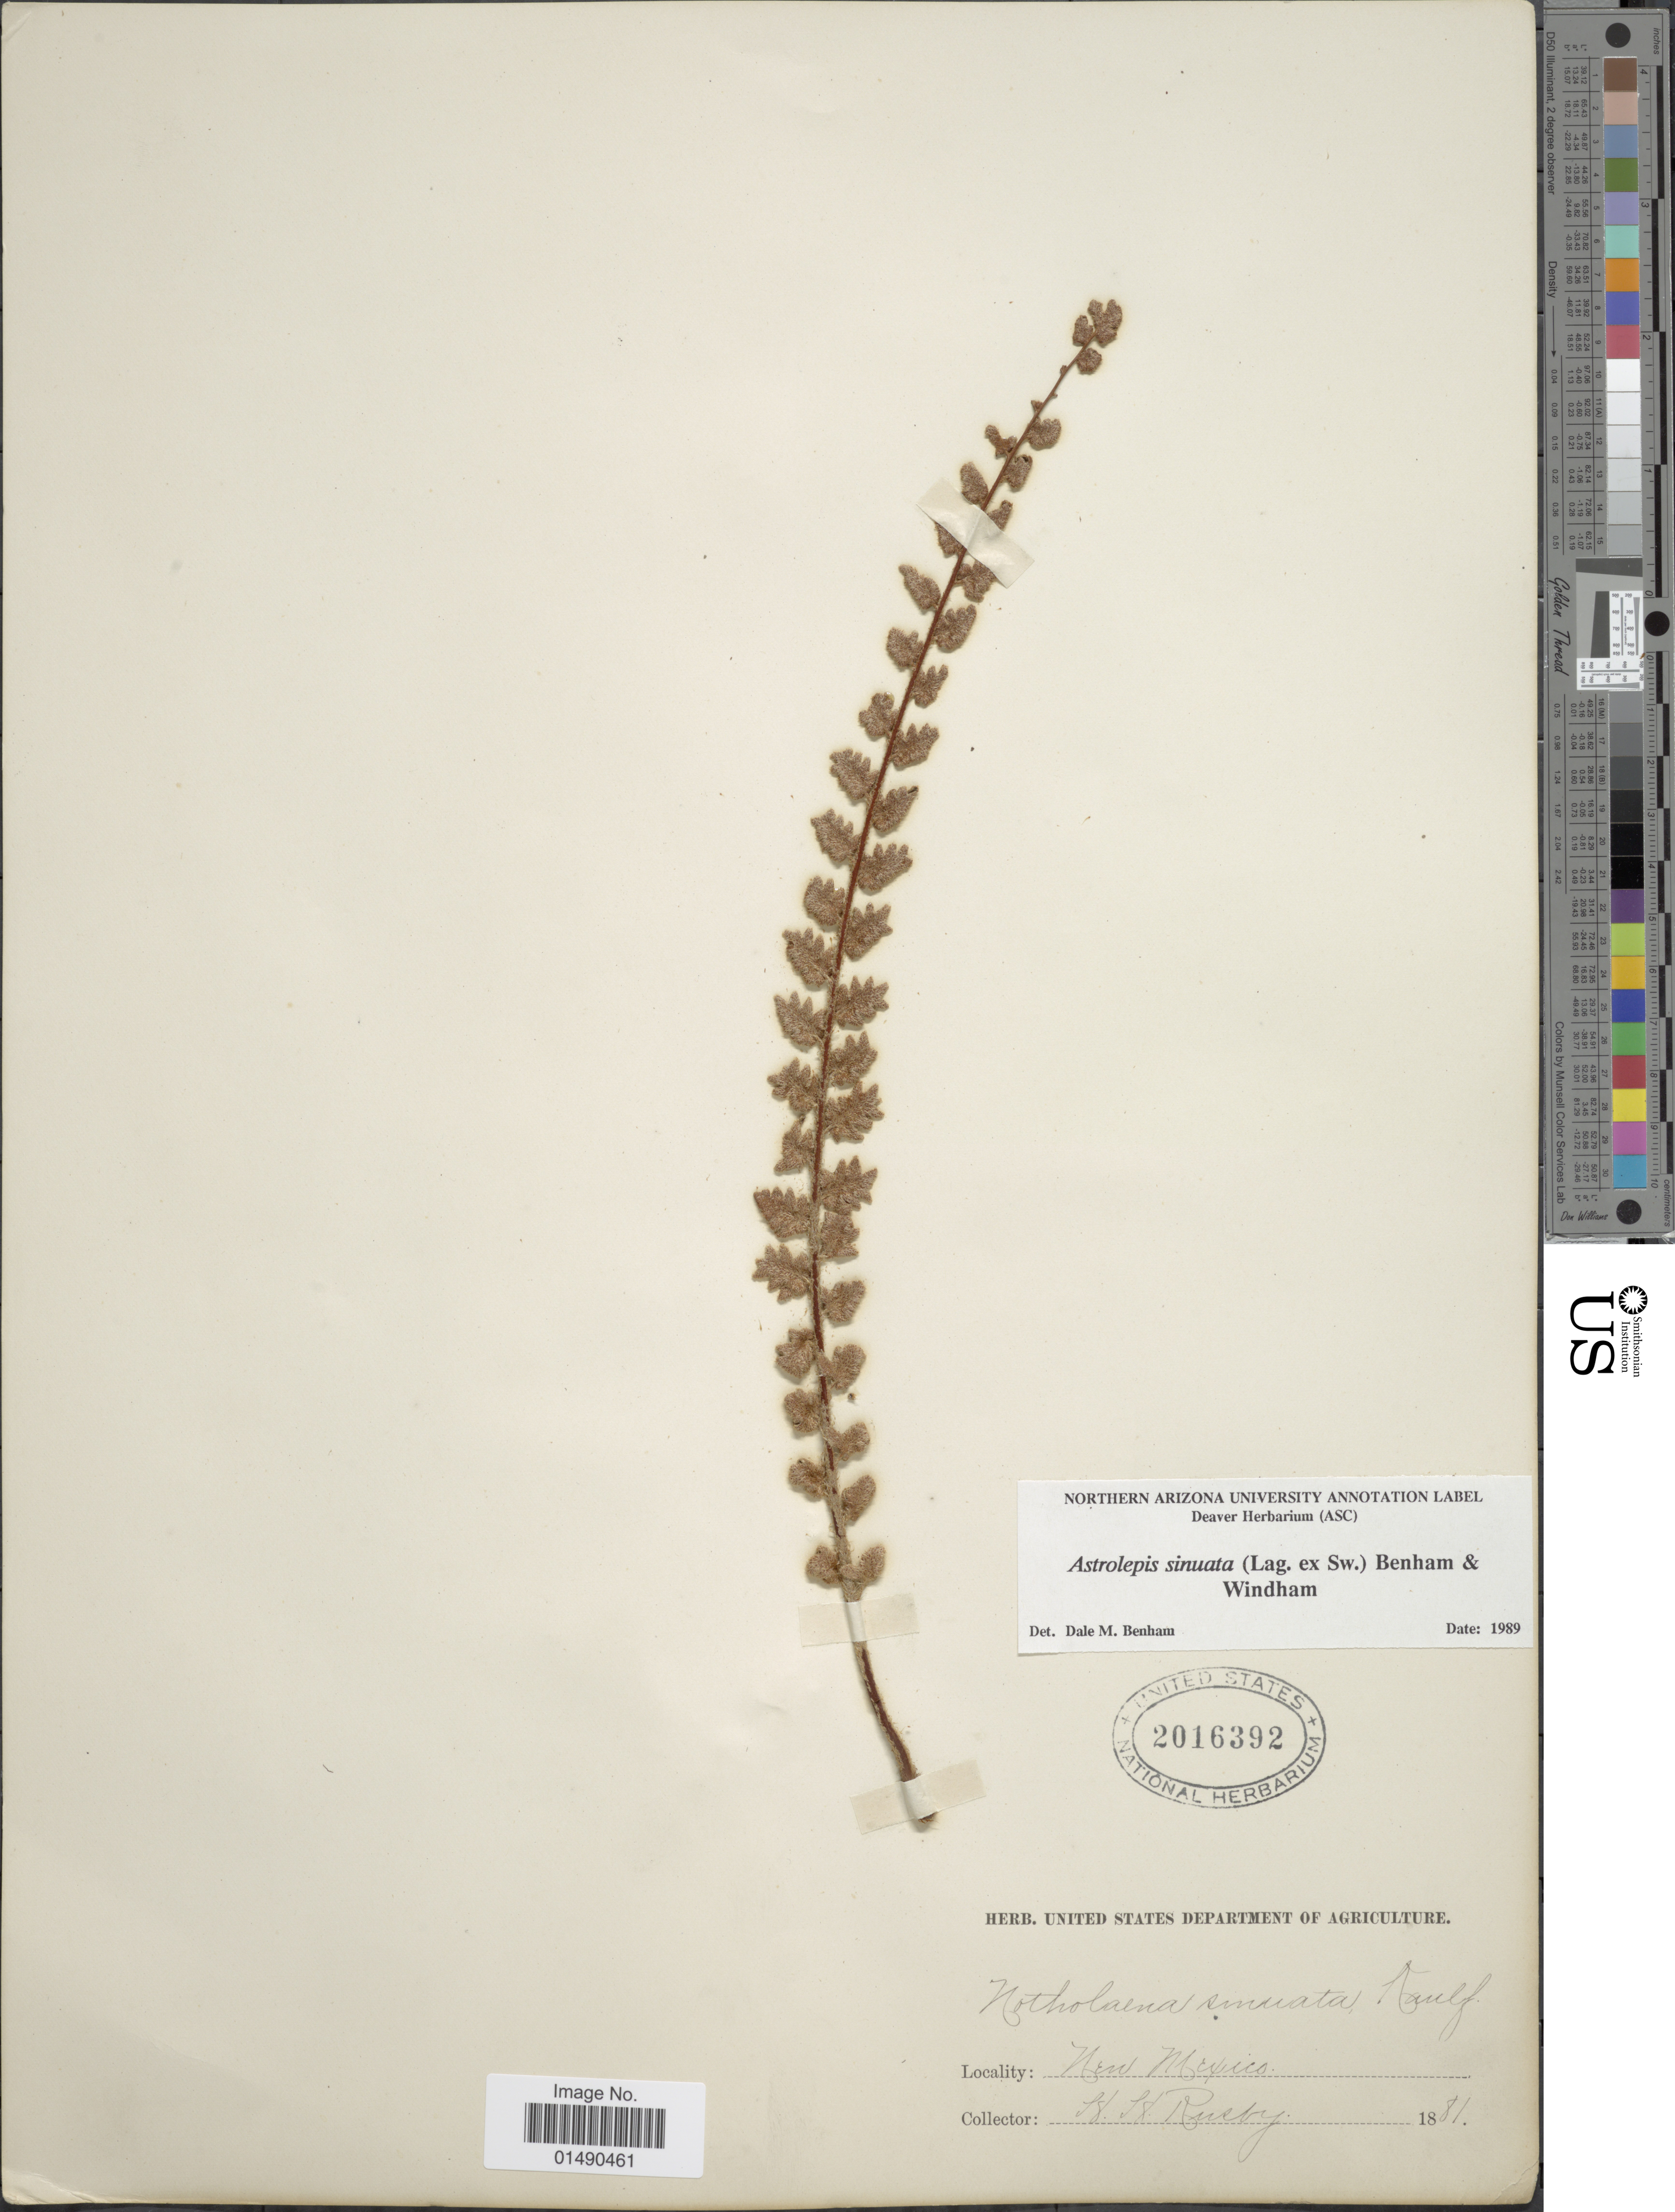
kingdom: Plantae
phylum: Tracheophyta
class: Polypodiopsida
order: Polypodiales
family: Pteridaceae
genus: Astrolepis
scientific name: Astrolepis integerrima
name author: (Hook.) D.M. Benham & Windham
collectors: H. H. Rusby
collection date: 1881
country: United States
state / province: New Mexico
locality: New Mexico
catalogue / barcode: US 2016392